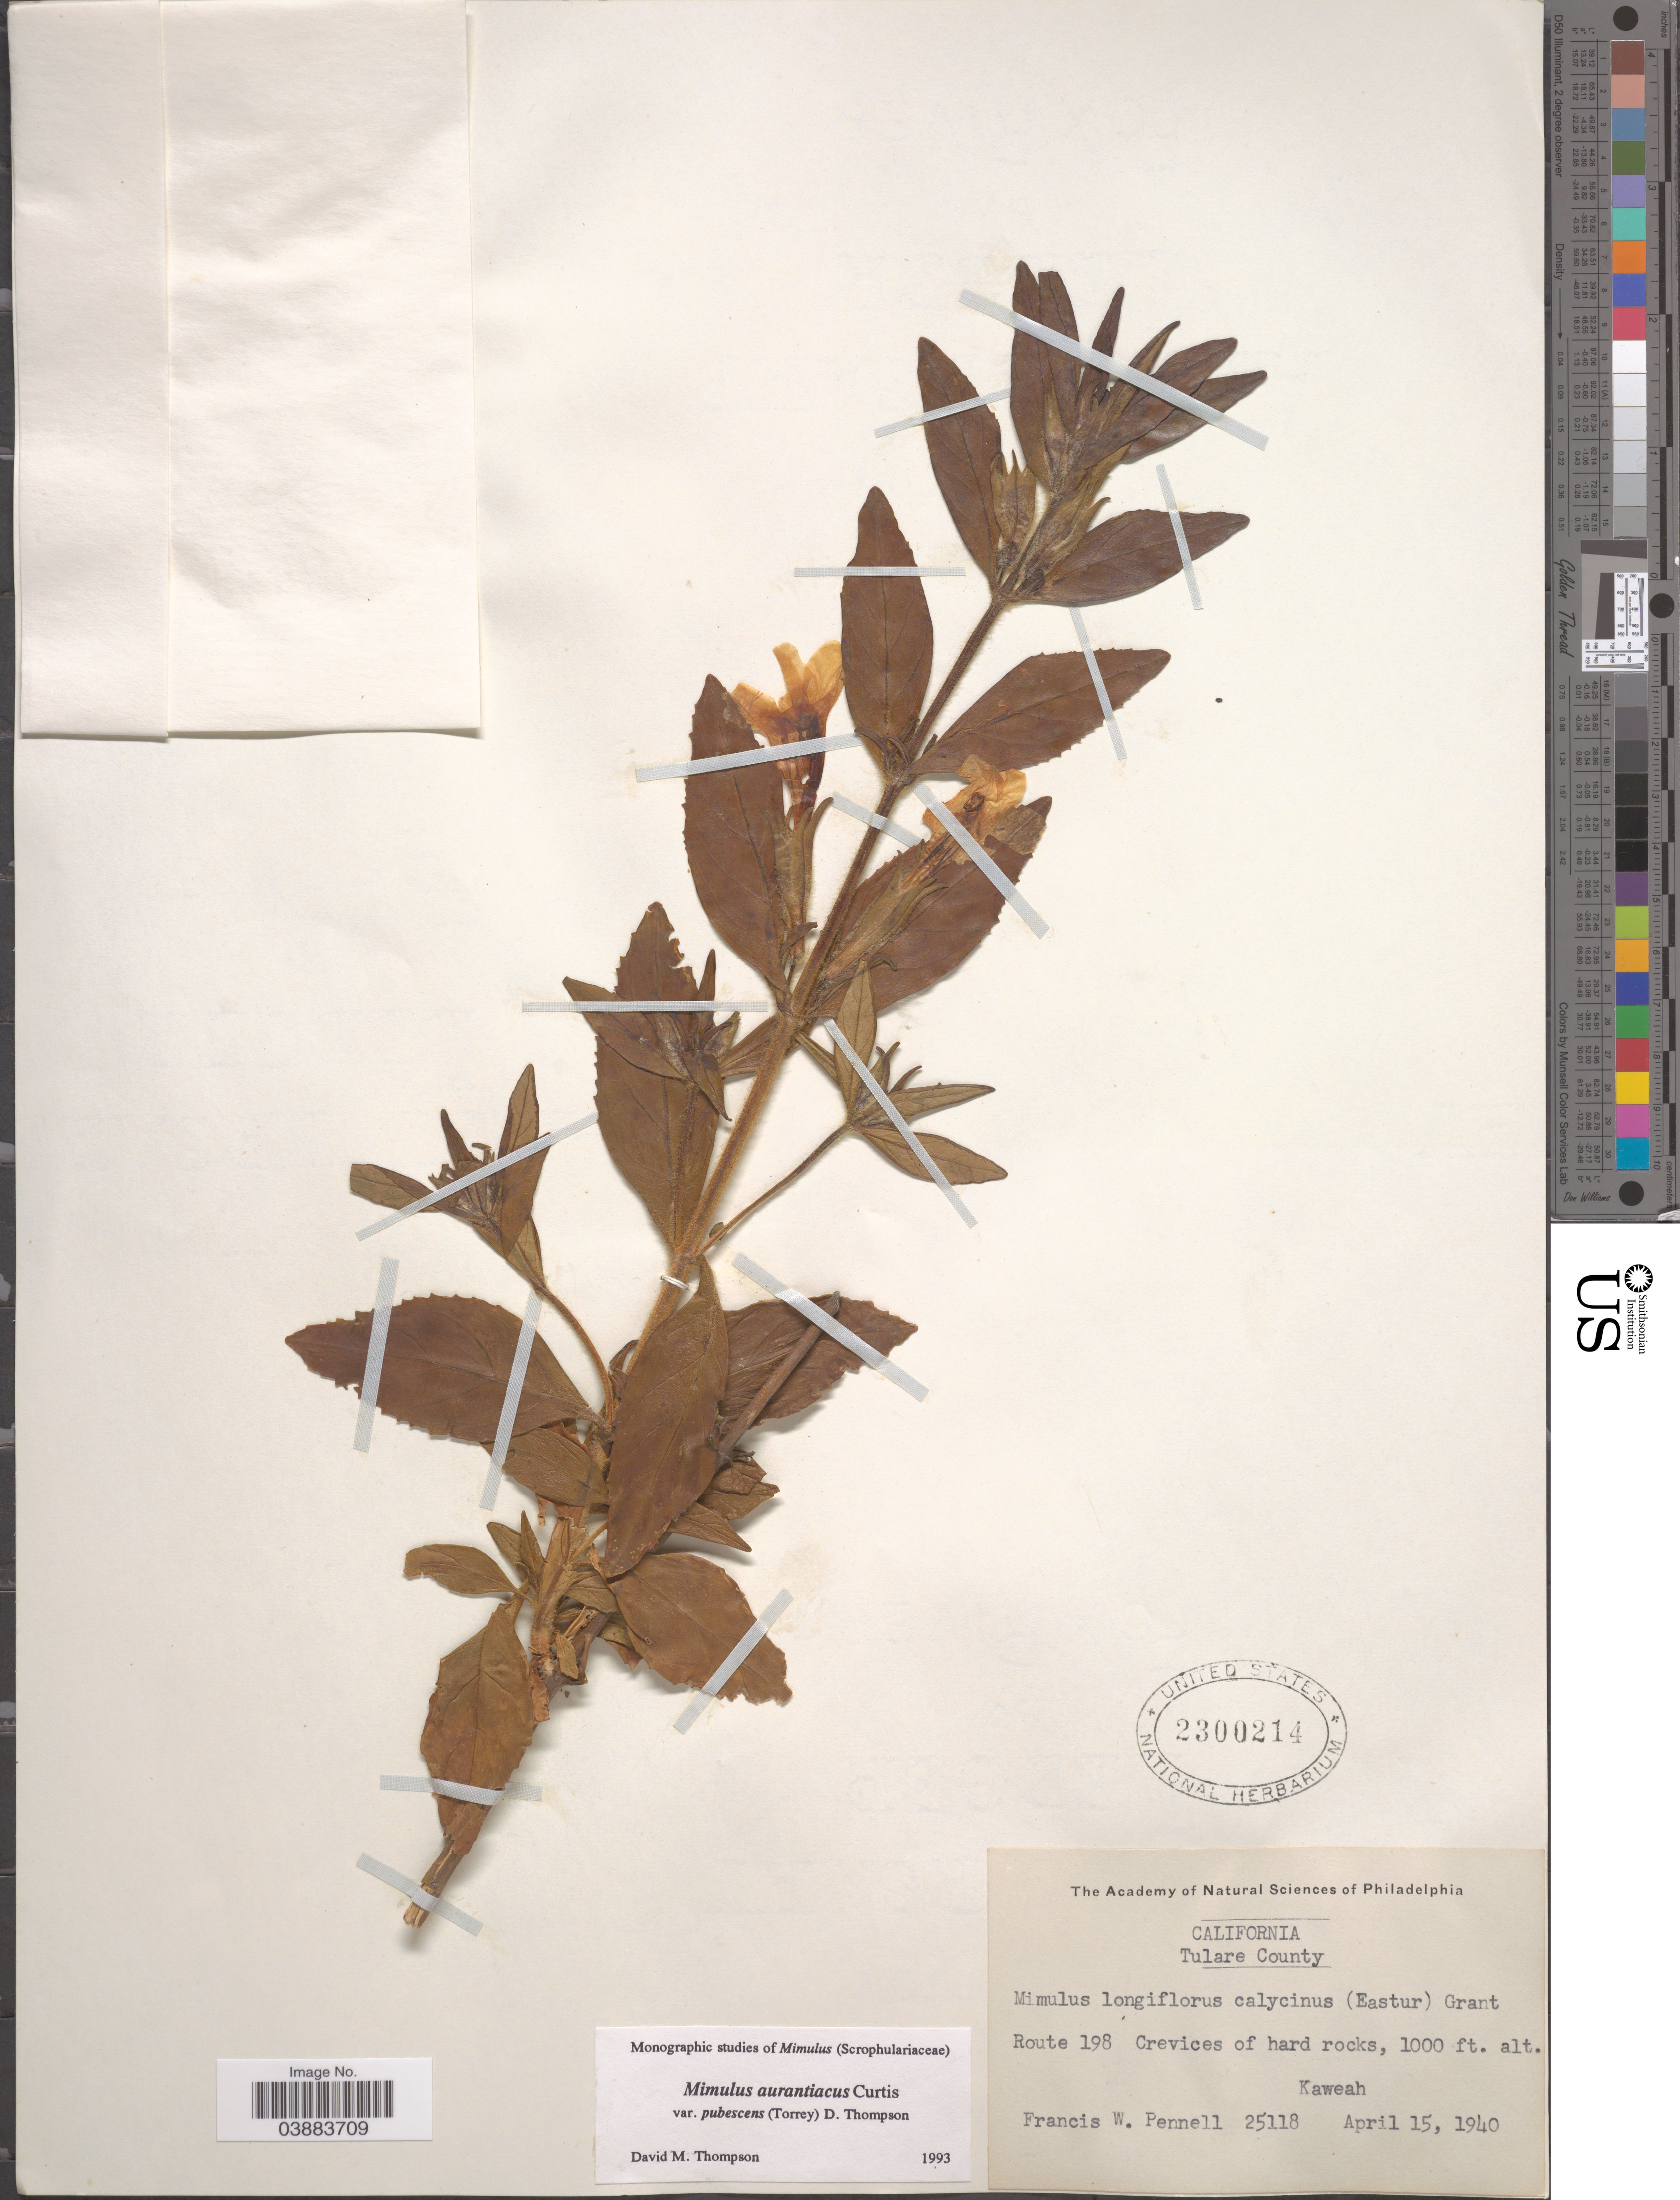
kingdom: Plantae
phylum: Tracheophyta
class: Magnoliopsida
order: Lamiales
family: Phrymaceae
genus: Diplacus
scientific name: Diplacus aurantiacus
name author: (Curtis) Jeps.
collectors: F. W. Pennell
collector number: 25118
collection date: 1940-04-15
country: United States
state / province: California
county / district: Tulare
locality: Tulare County. Route 198. Crevices of hard rocks. Kaweah.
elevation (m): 305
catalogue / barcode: US 2300214